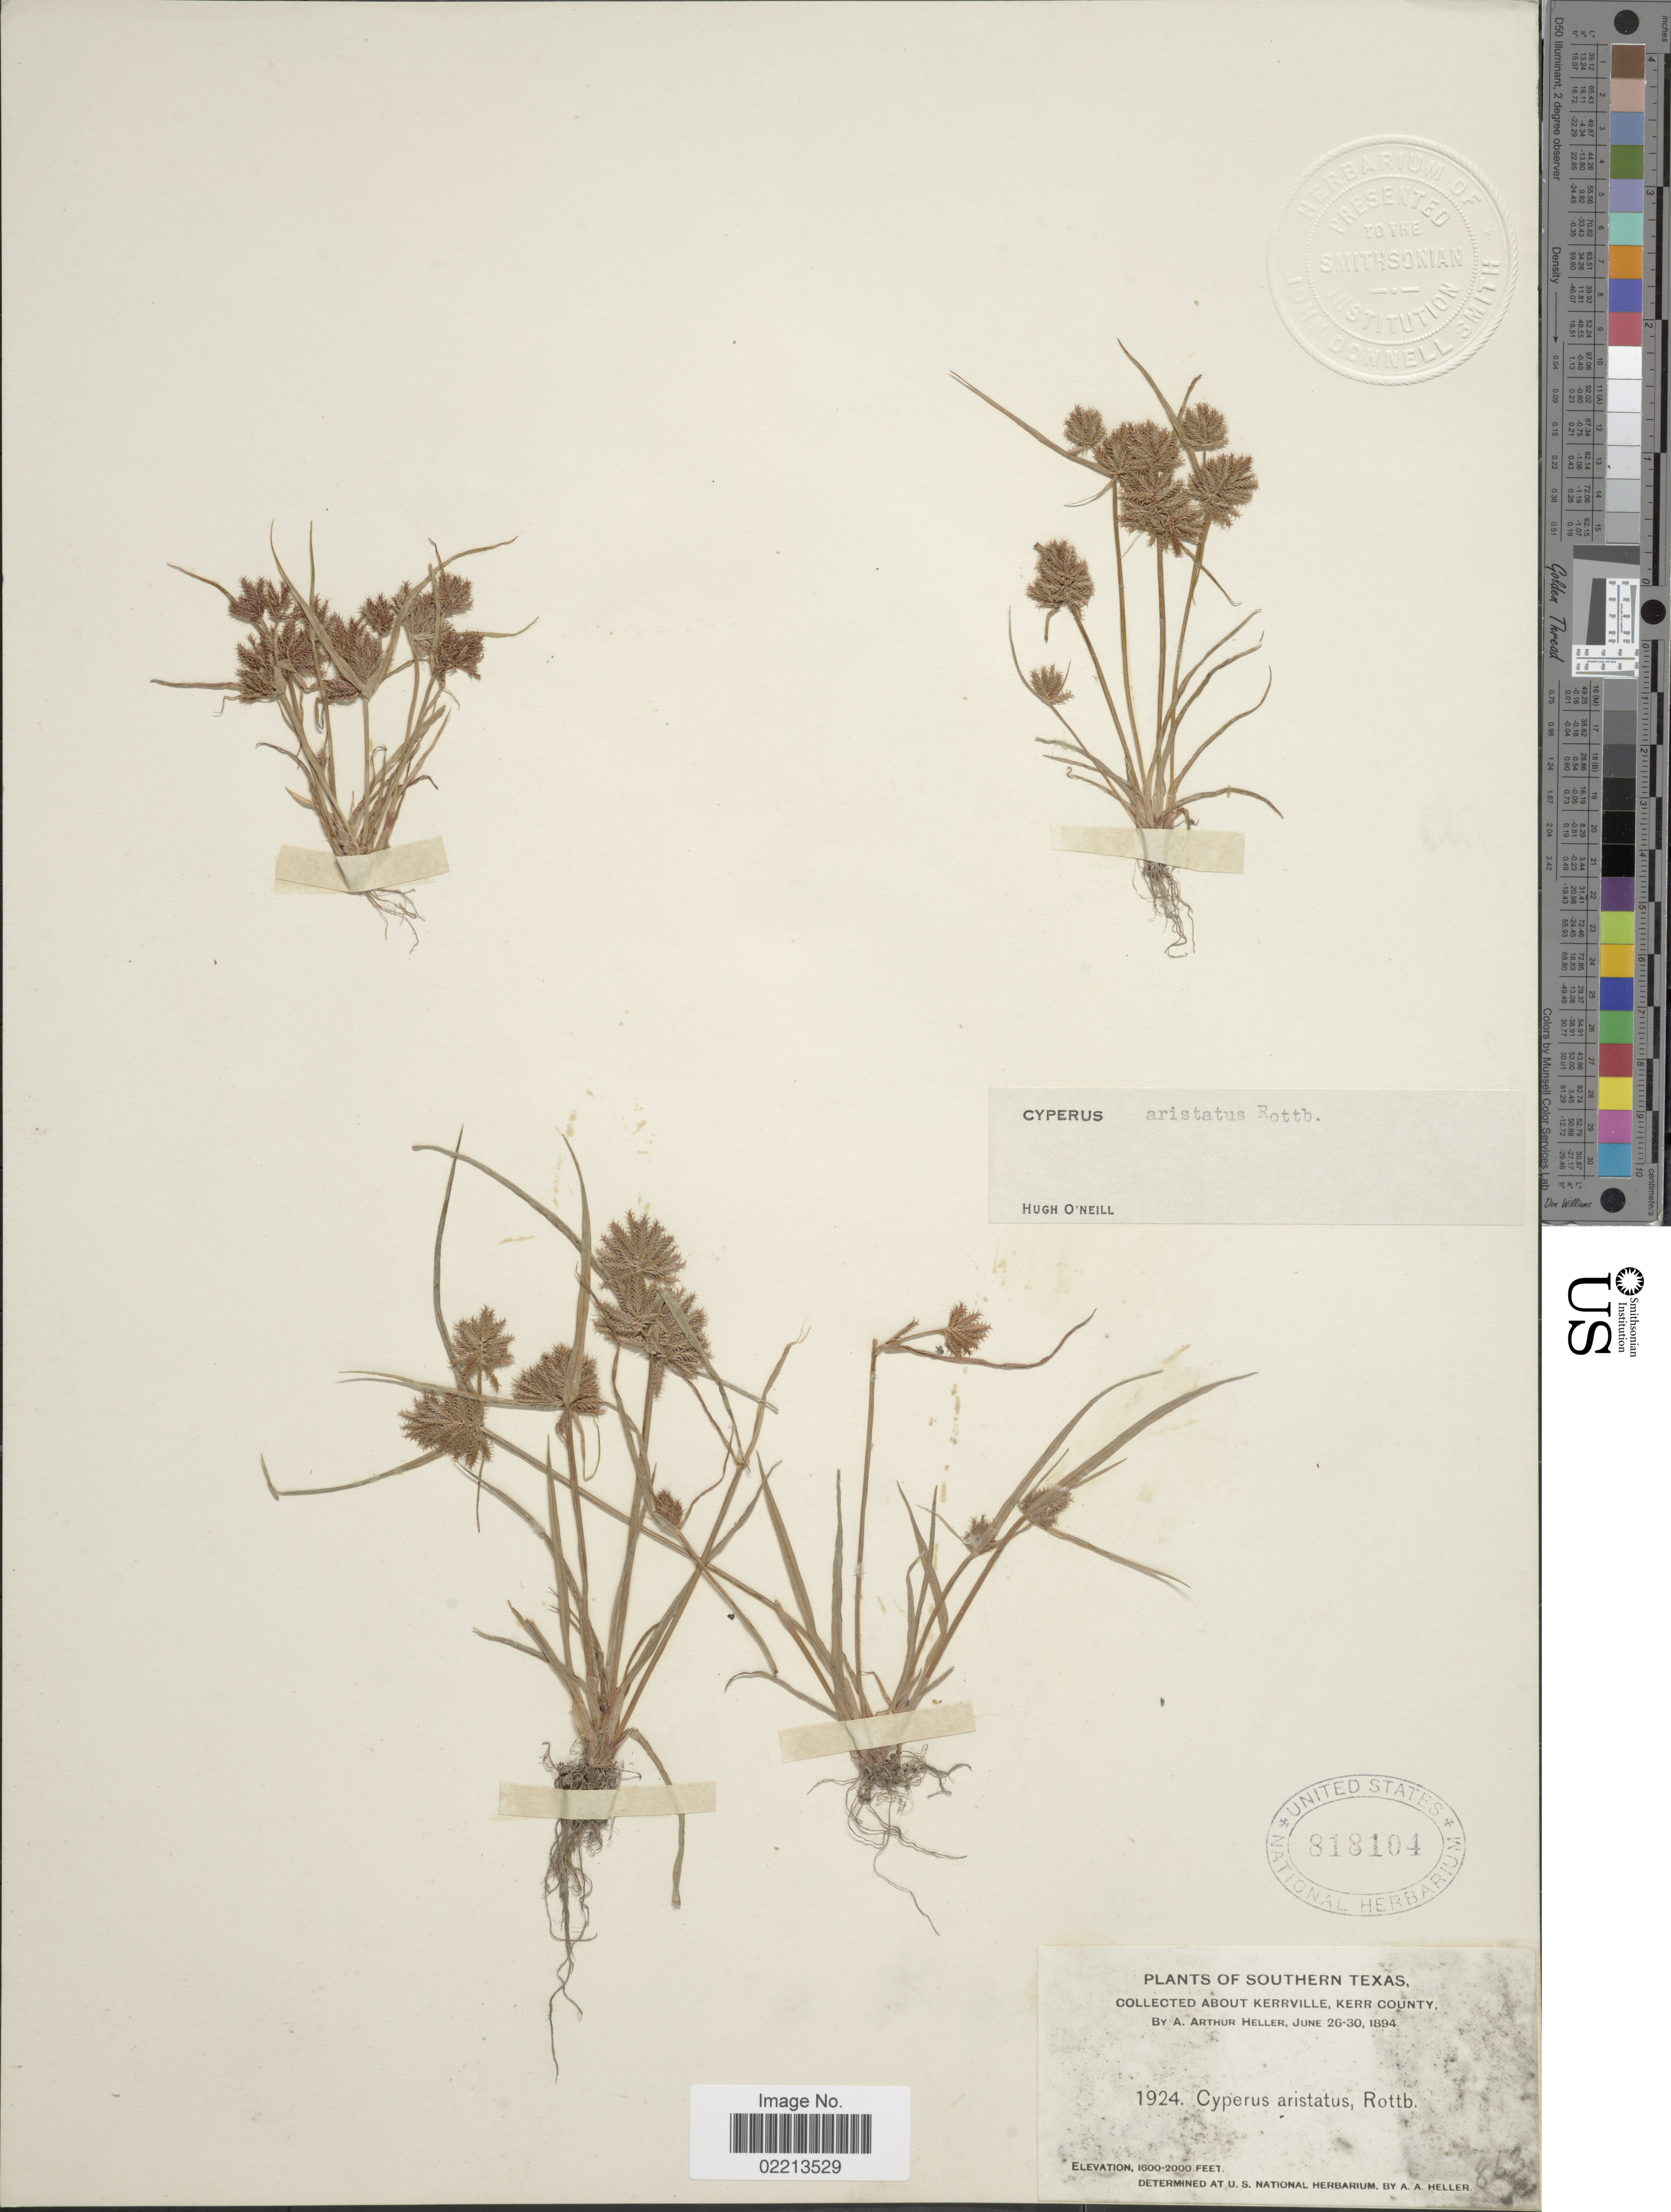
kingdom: Plantae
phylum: Tracheophyta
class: Liliopsida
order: Poales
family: Cyperaceae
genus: Cyperus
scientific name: Cyperus squarrosus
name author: L.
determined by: Strong, Mark T., (BOT), Smithsonian Institution - National Museum of Natural History (UNITED STATES)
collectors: A. A. Heller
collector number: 1924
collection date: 1894-06-26/1894-06-30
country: United States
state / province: Texas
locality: Southern Texas, about Kerrville, Kerr County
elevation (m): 488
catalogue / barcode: US 818104